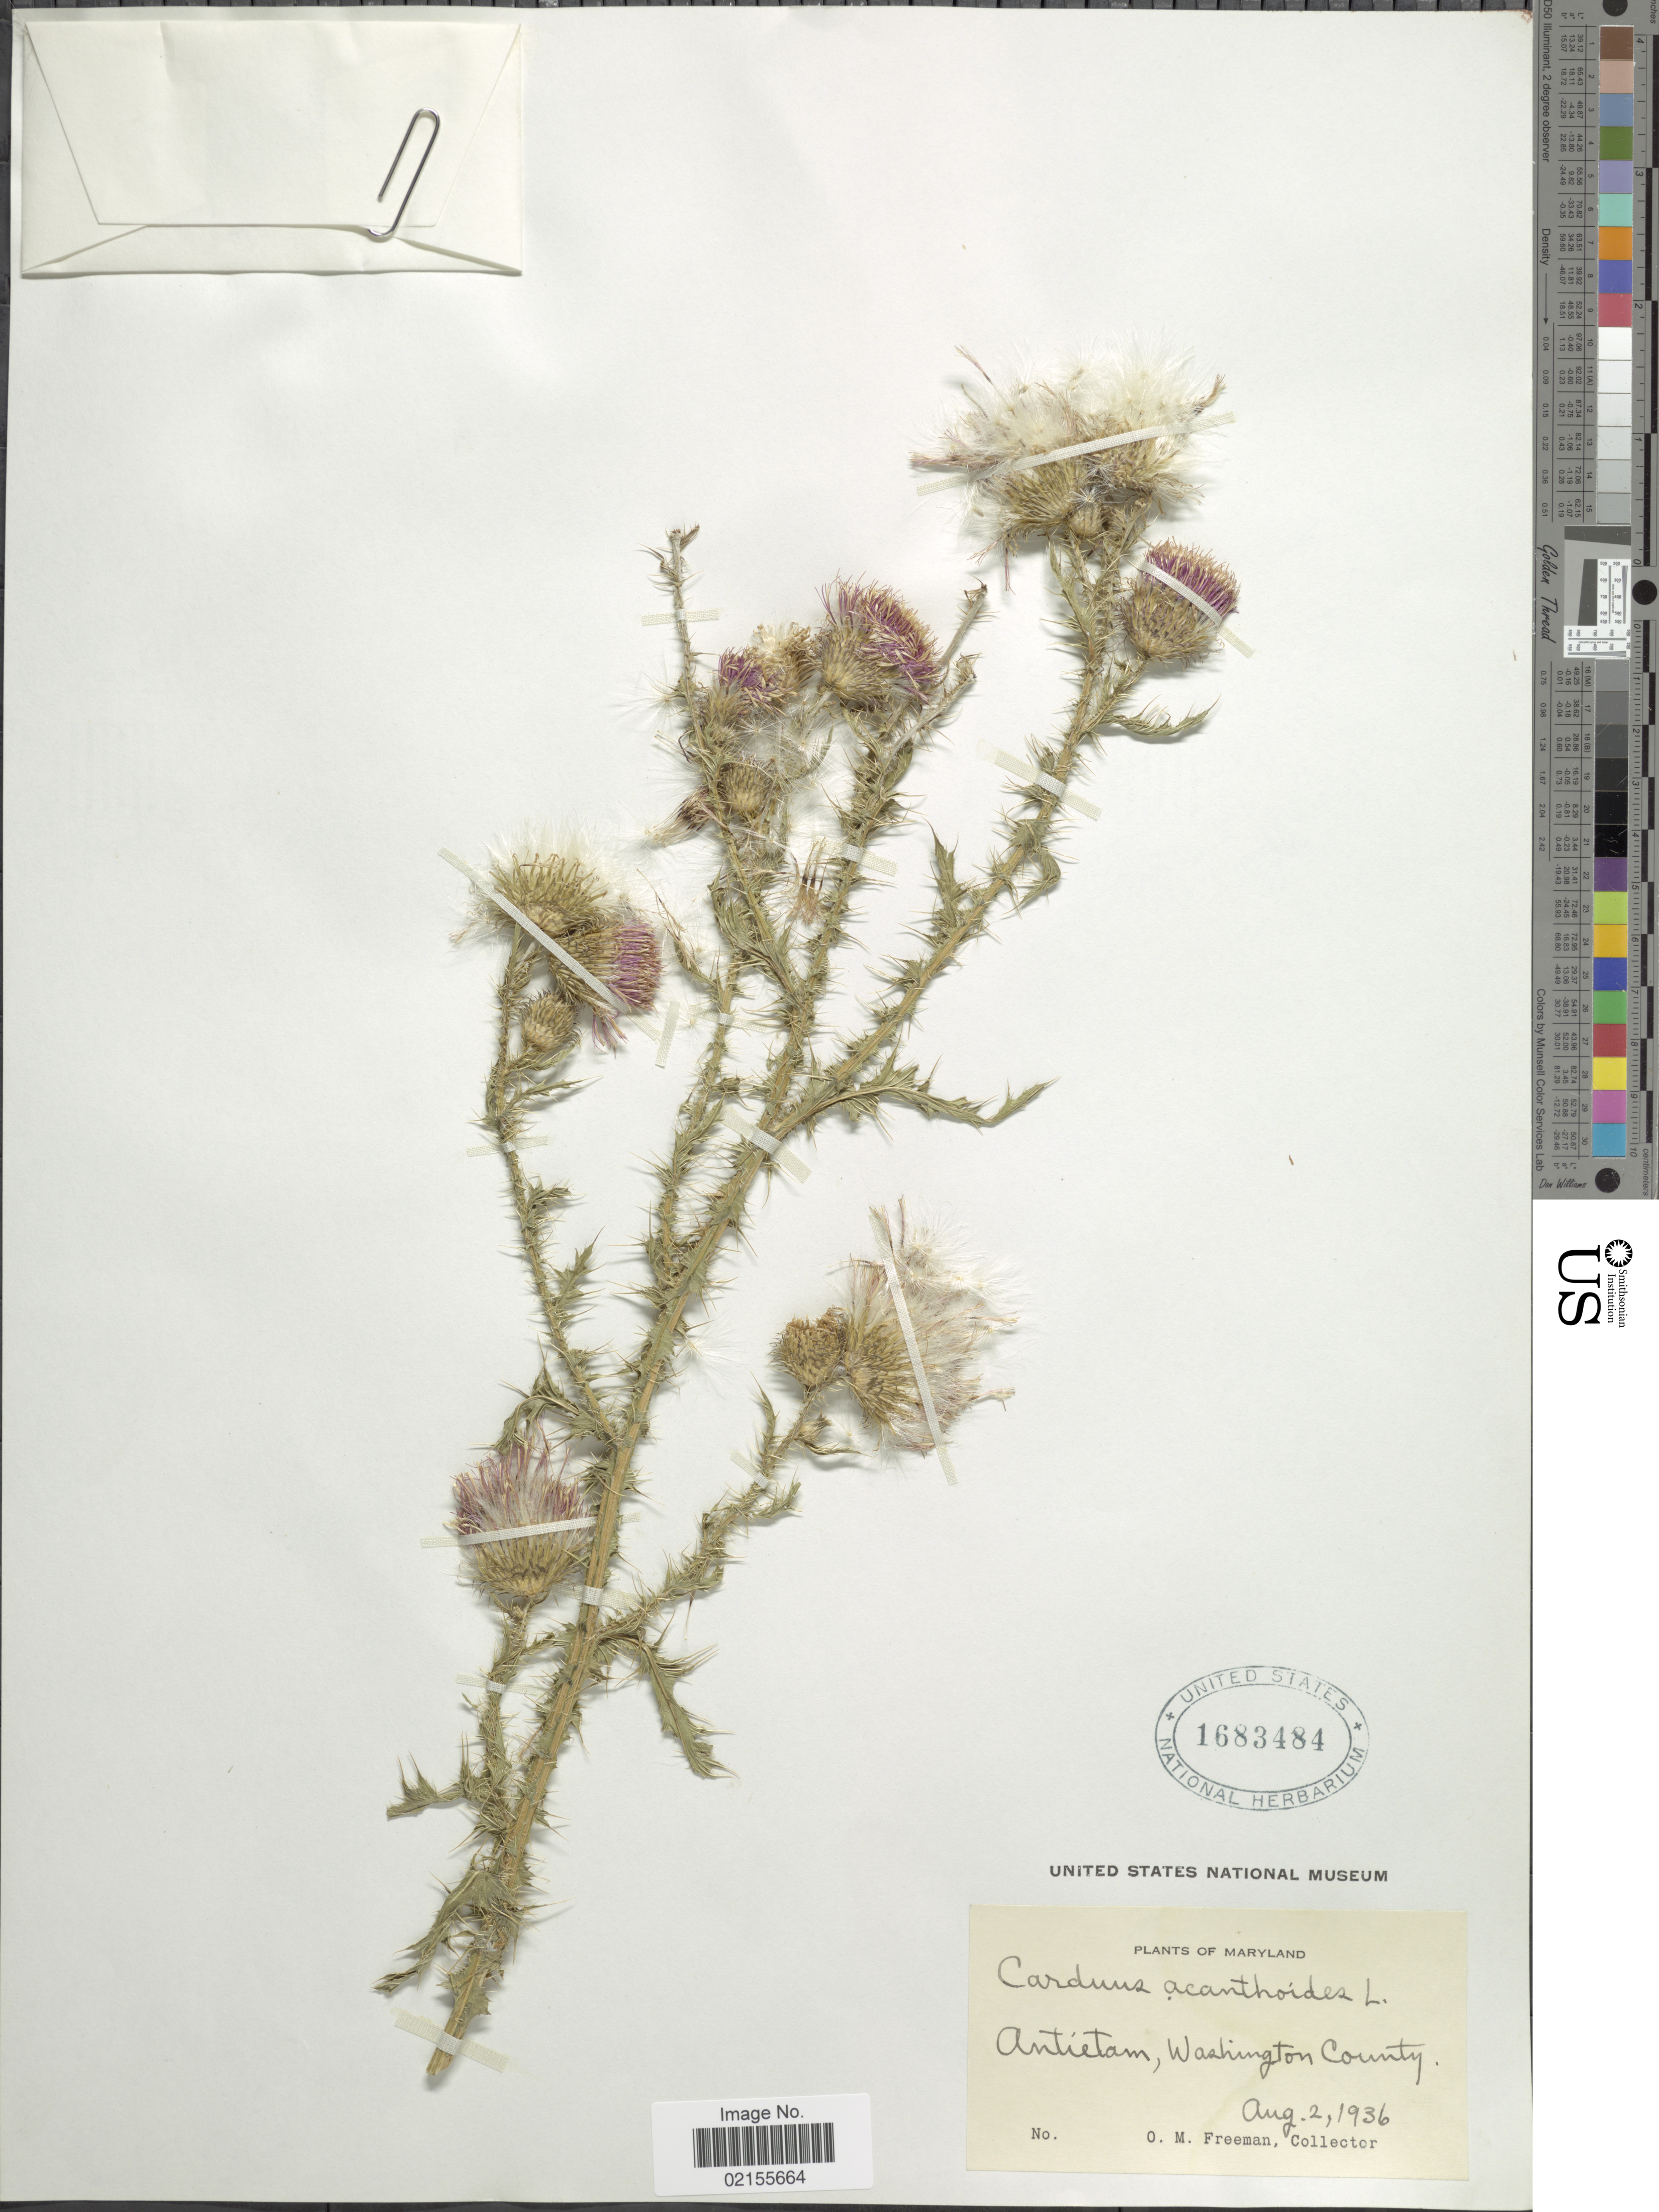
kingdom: Plantae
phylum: Tracheophyta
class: Magnoliopsida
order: Asterales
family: Asteraceae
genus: Carduus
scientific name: Carduus acanthoides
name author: L.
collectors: O. Freeman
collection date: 1936-08-02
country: United States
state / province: Maryland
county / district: Washington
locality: Antietam, Washington County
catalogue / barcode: US 1683484